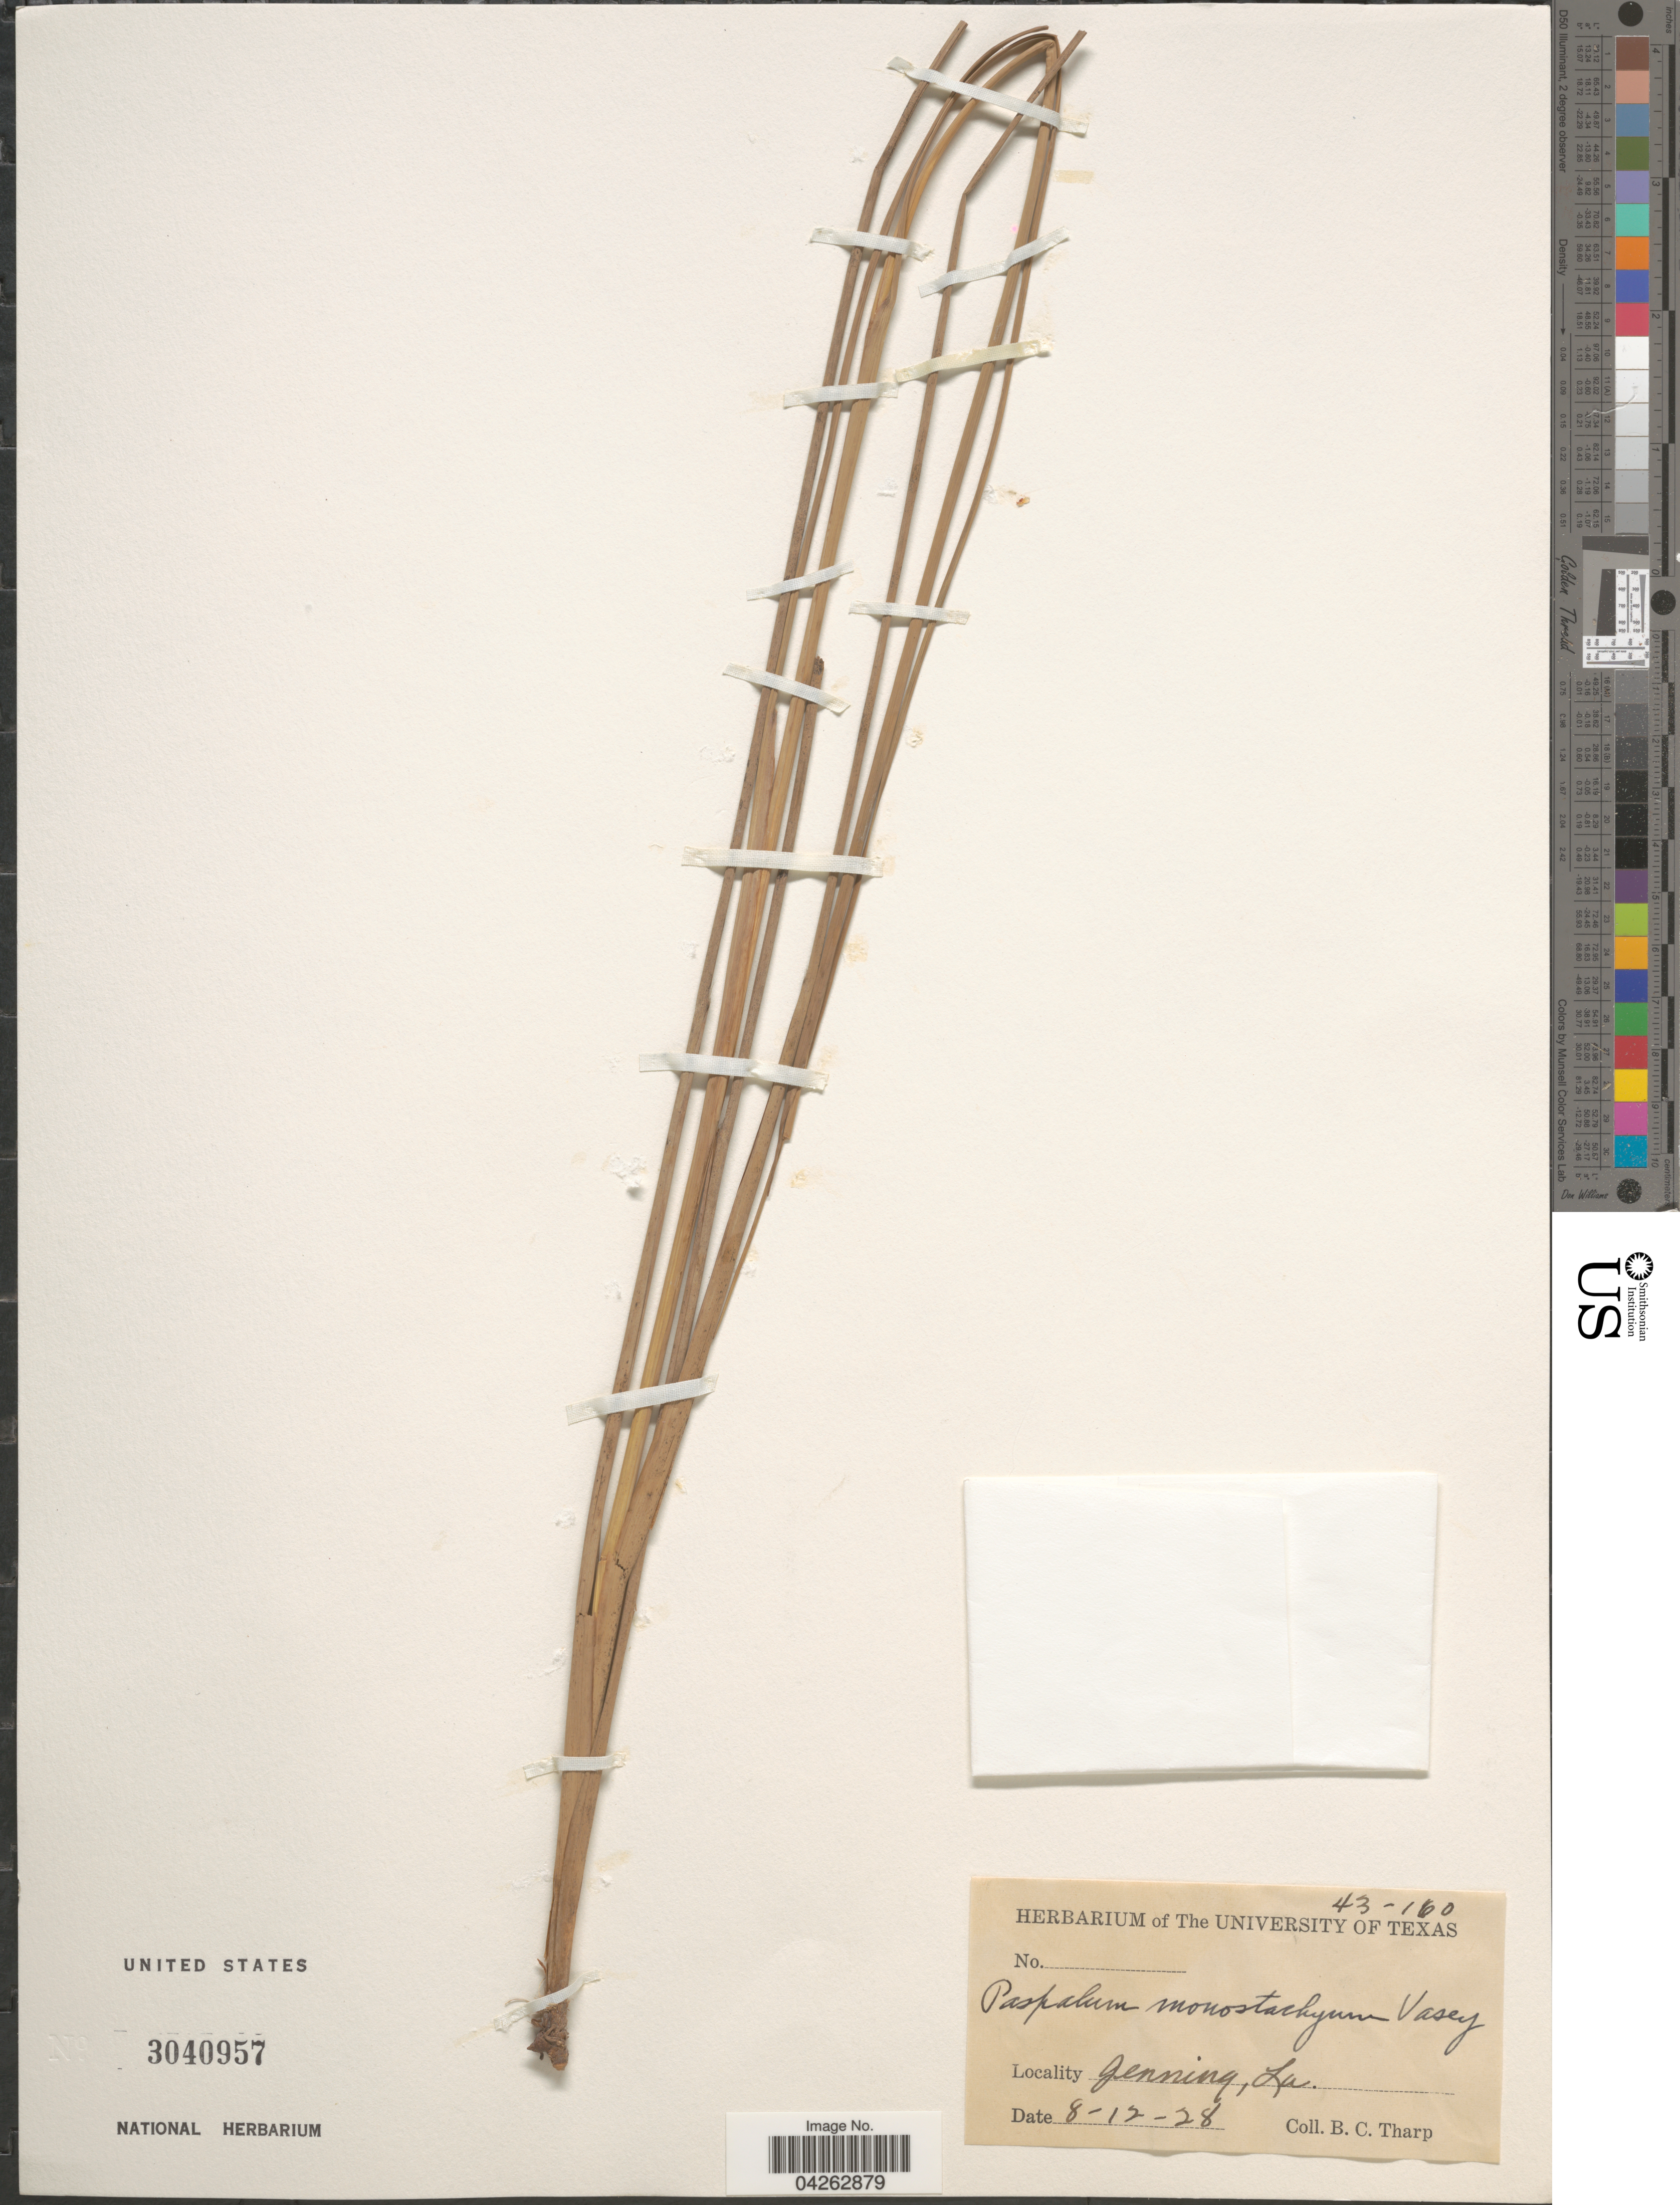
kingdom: Plantae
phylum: Tracheophyta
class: Liliopsida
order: Poales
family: Poaceae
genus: Paspalum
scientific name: Paspalum monostachyum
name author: Vasey ex Chapm.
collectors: B. C. Tharp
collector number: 43-160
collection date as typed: Transcribed d/m/y: 12/8/28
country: United States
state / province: Louisiana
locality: Jenning.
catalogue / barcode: US 3040957